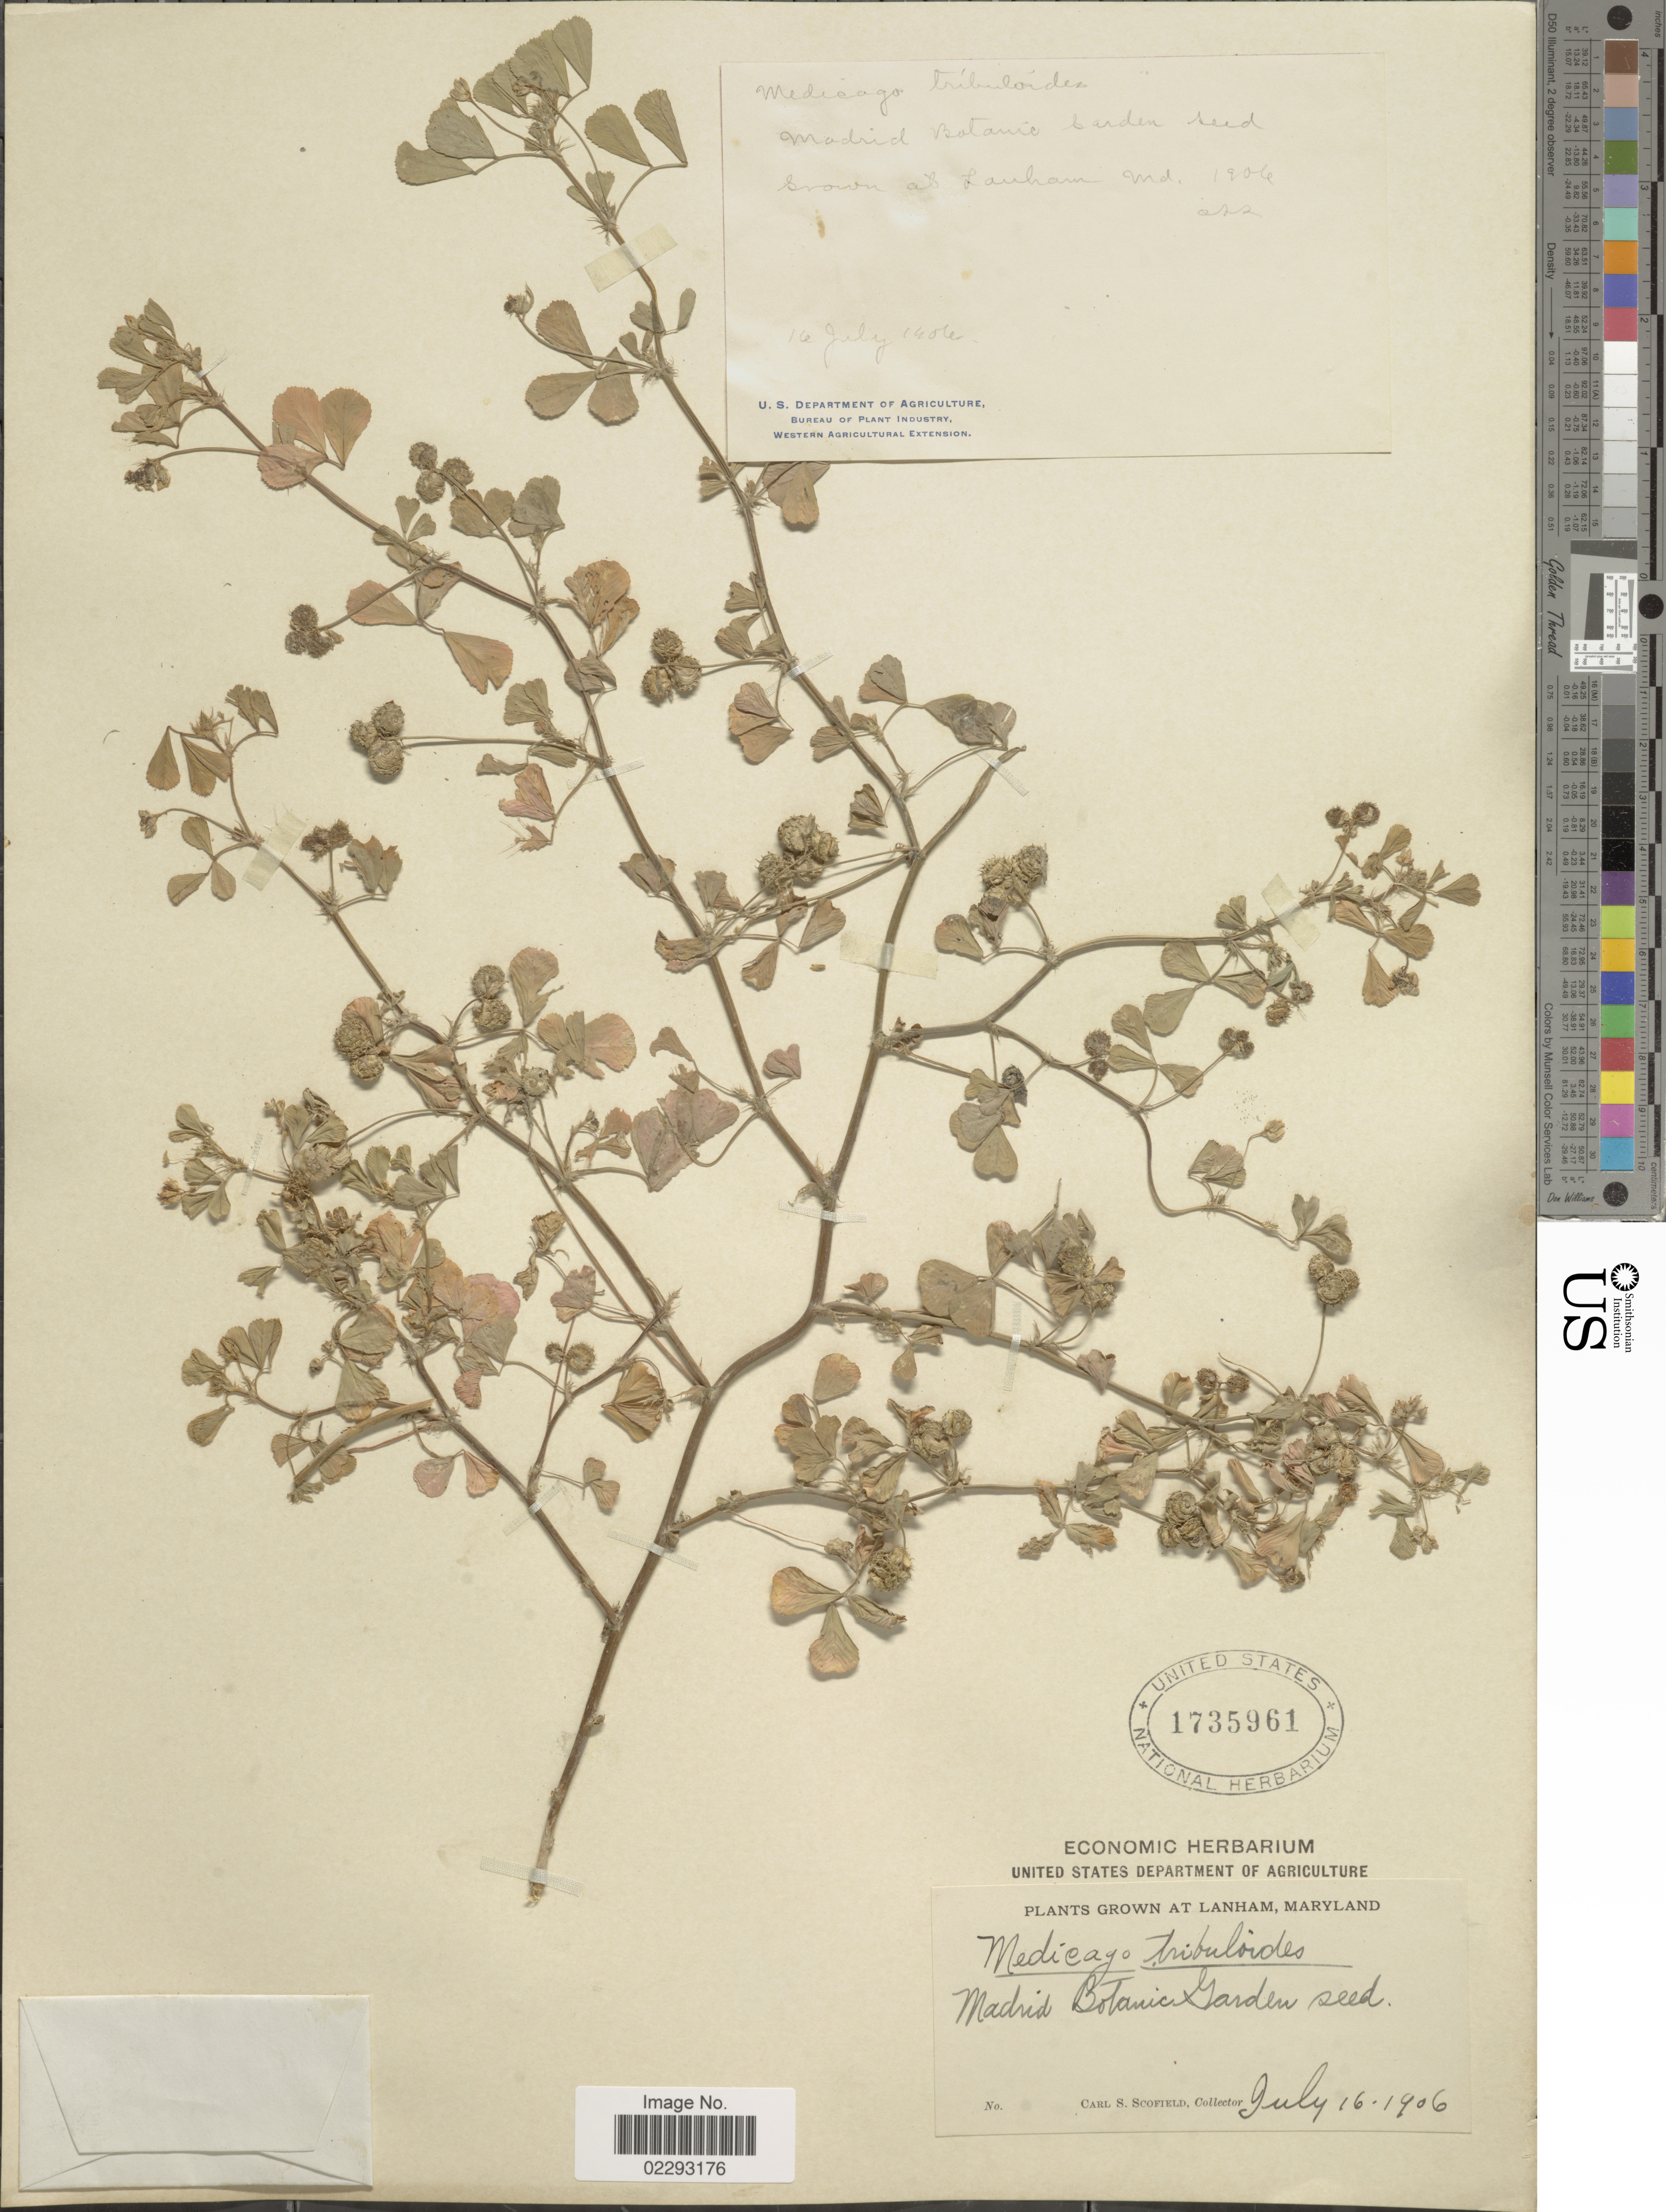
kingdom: Plantae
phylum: Tracheophyta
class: Magnoliopsida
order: Fabales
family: Fabaceae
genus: Medicago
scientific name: Medicago tribuloides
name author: Desr.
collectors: C. Scofield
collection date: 1906-07-16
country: United States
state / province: Maryland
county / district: Prince George's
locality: Lanham, Maryland.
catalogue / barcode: US 1735961